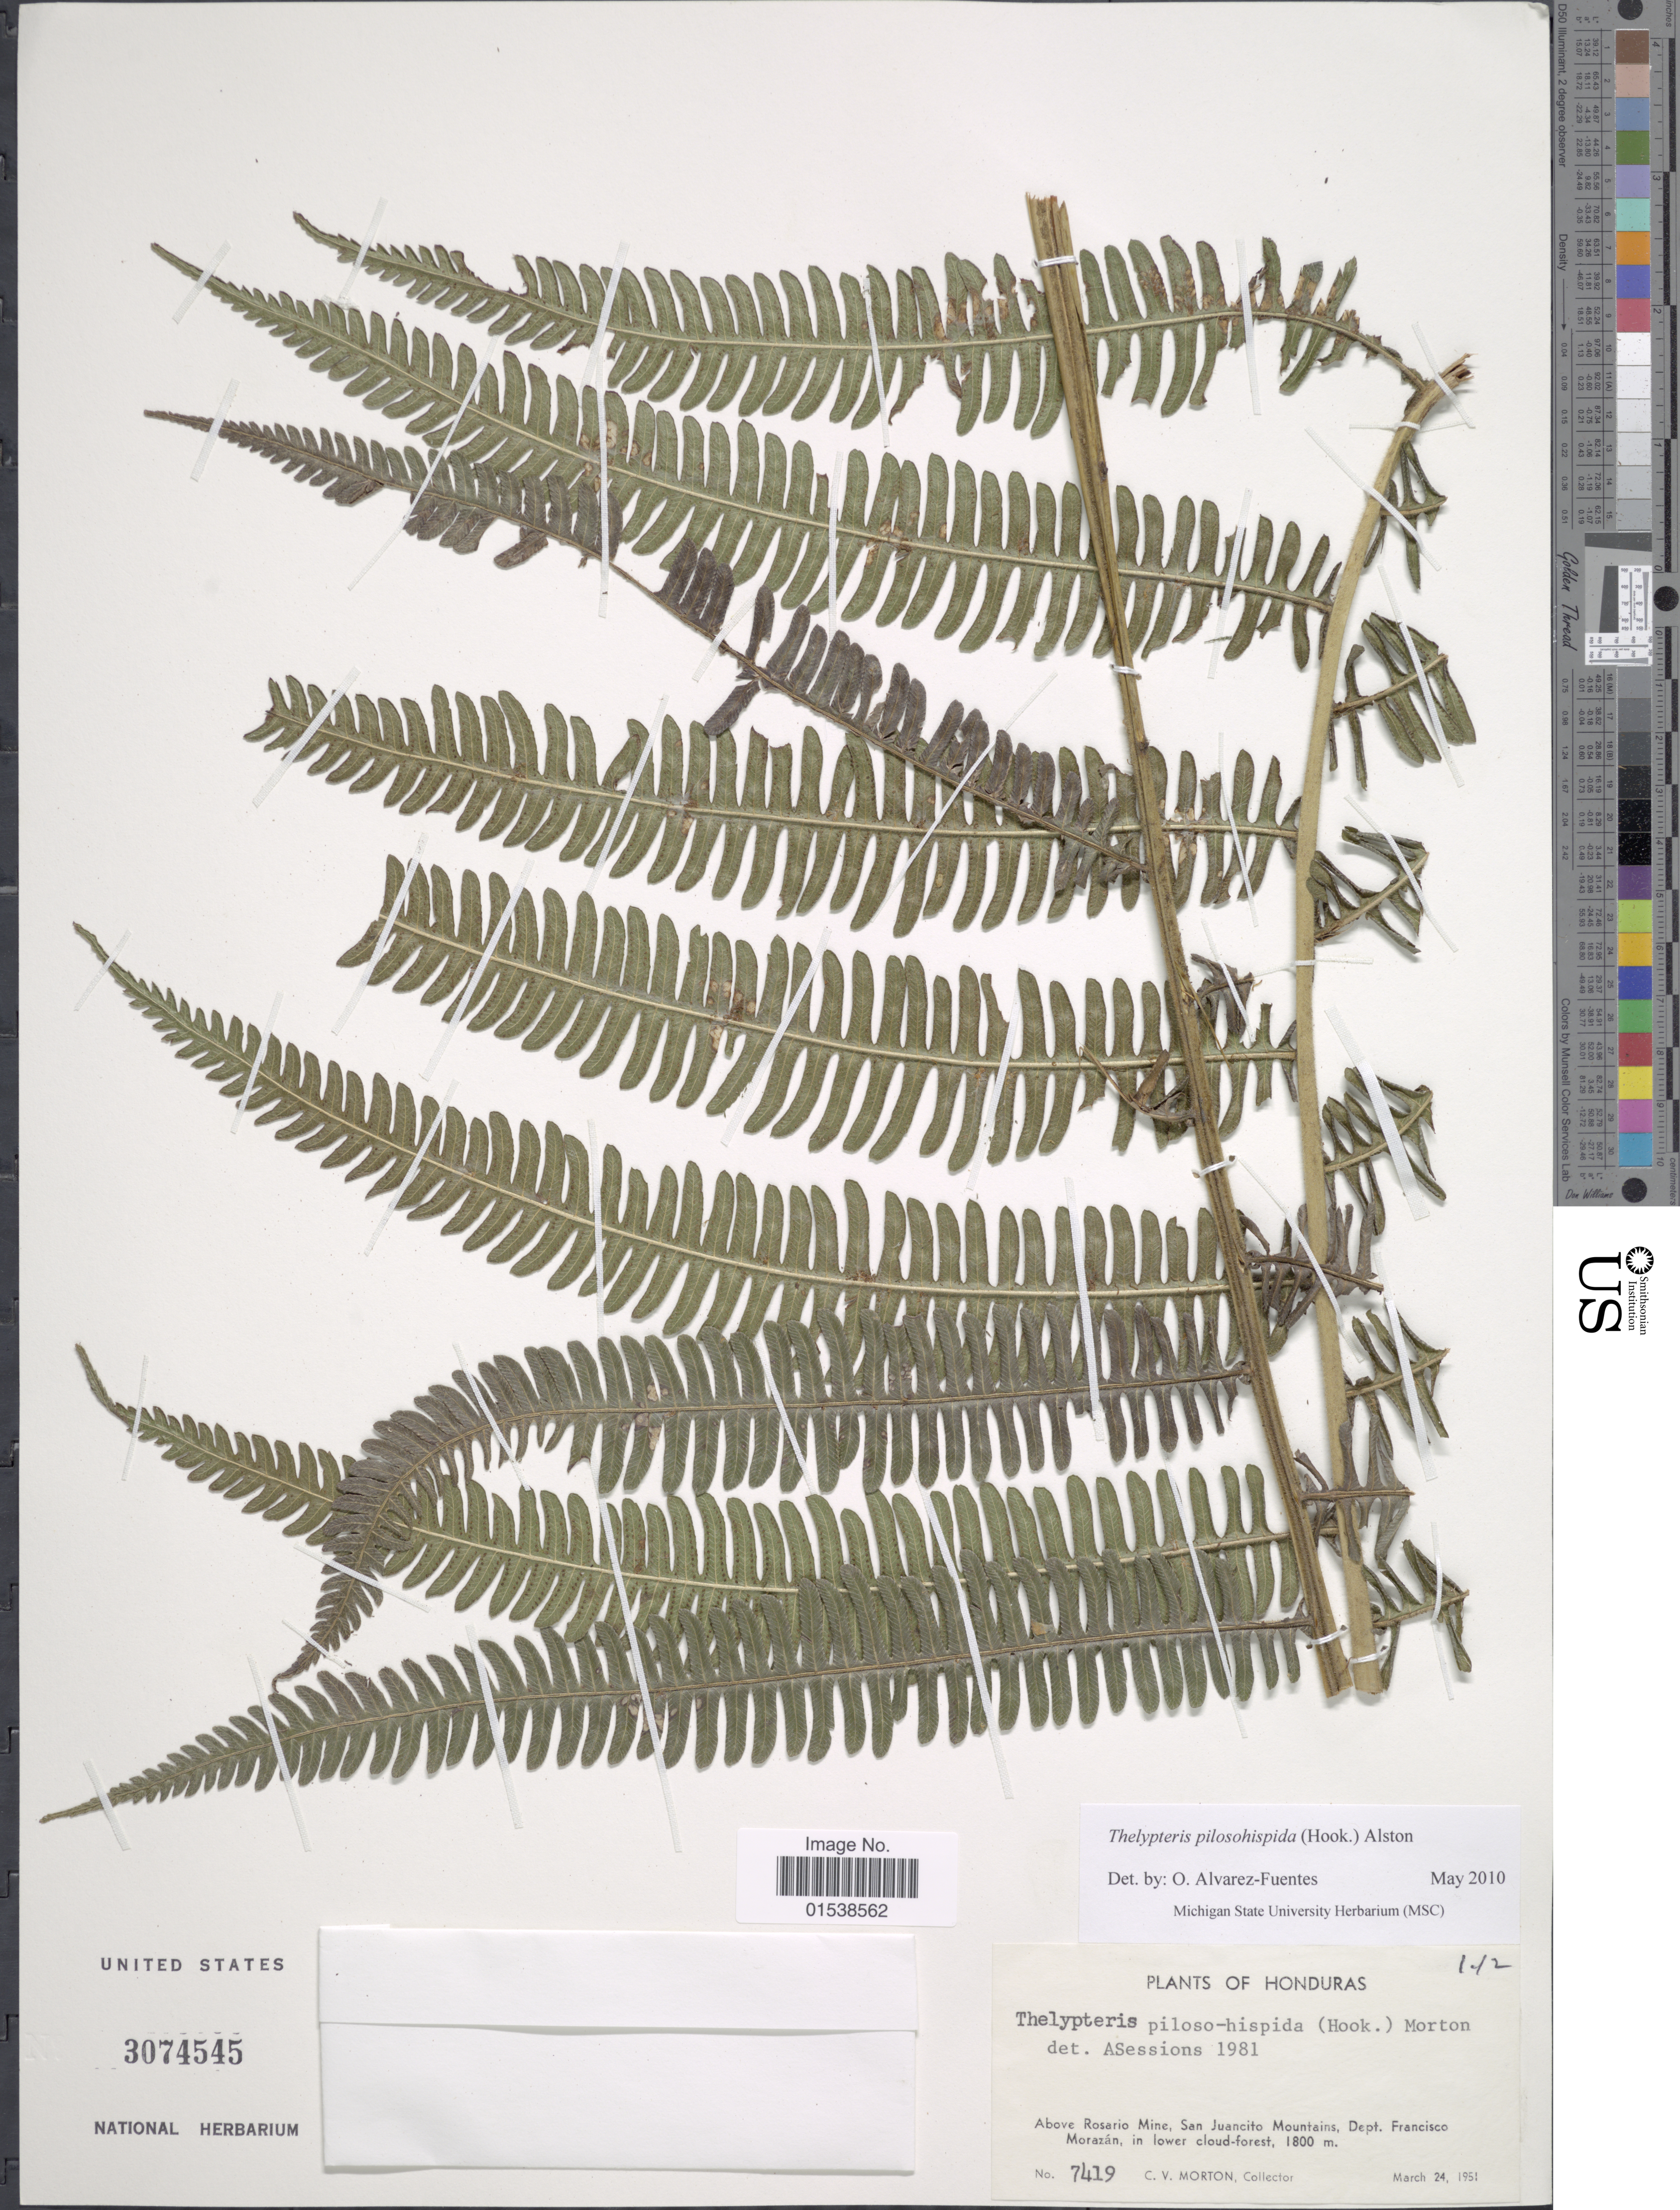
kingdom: Plantae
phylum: Tracheophyta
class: Polypodiopsida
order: Polypodiales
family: Thelypteridaceae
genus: Amauropelta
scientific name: Amauropelta pilosohispida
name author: (Hook.) A.R. Sm.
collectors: C. V. Morton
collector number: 7419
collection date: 1951-03-24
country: Honduras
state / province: Fco. Morazán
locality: Above Rosario Mine, San Juancito Mountains, Dept. Francisco Morazan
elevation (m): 1800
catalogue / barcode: US 3074545